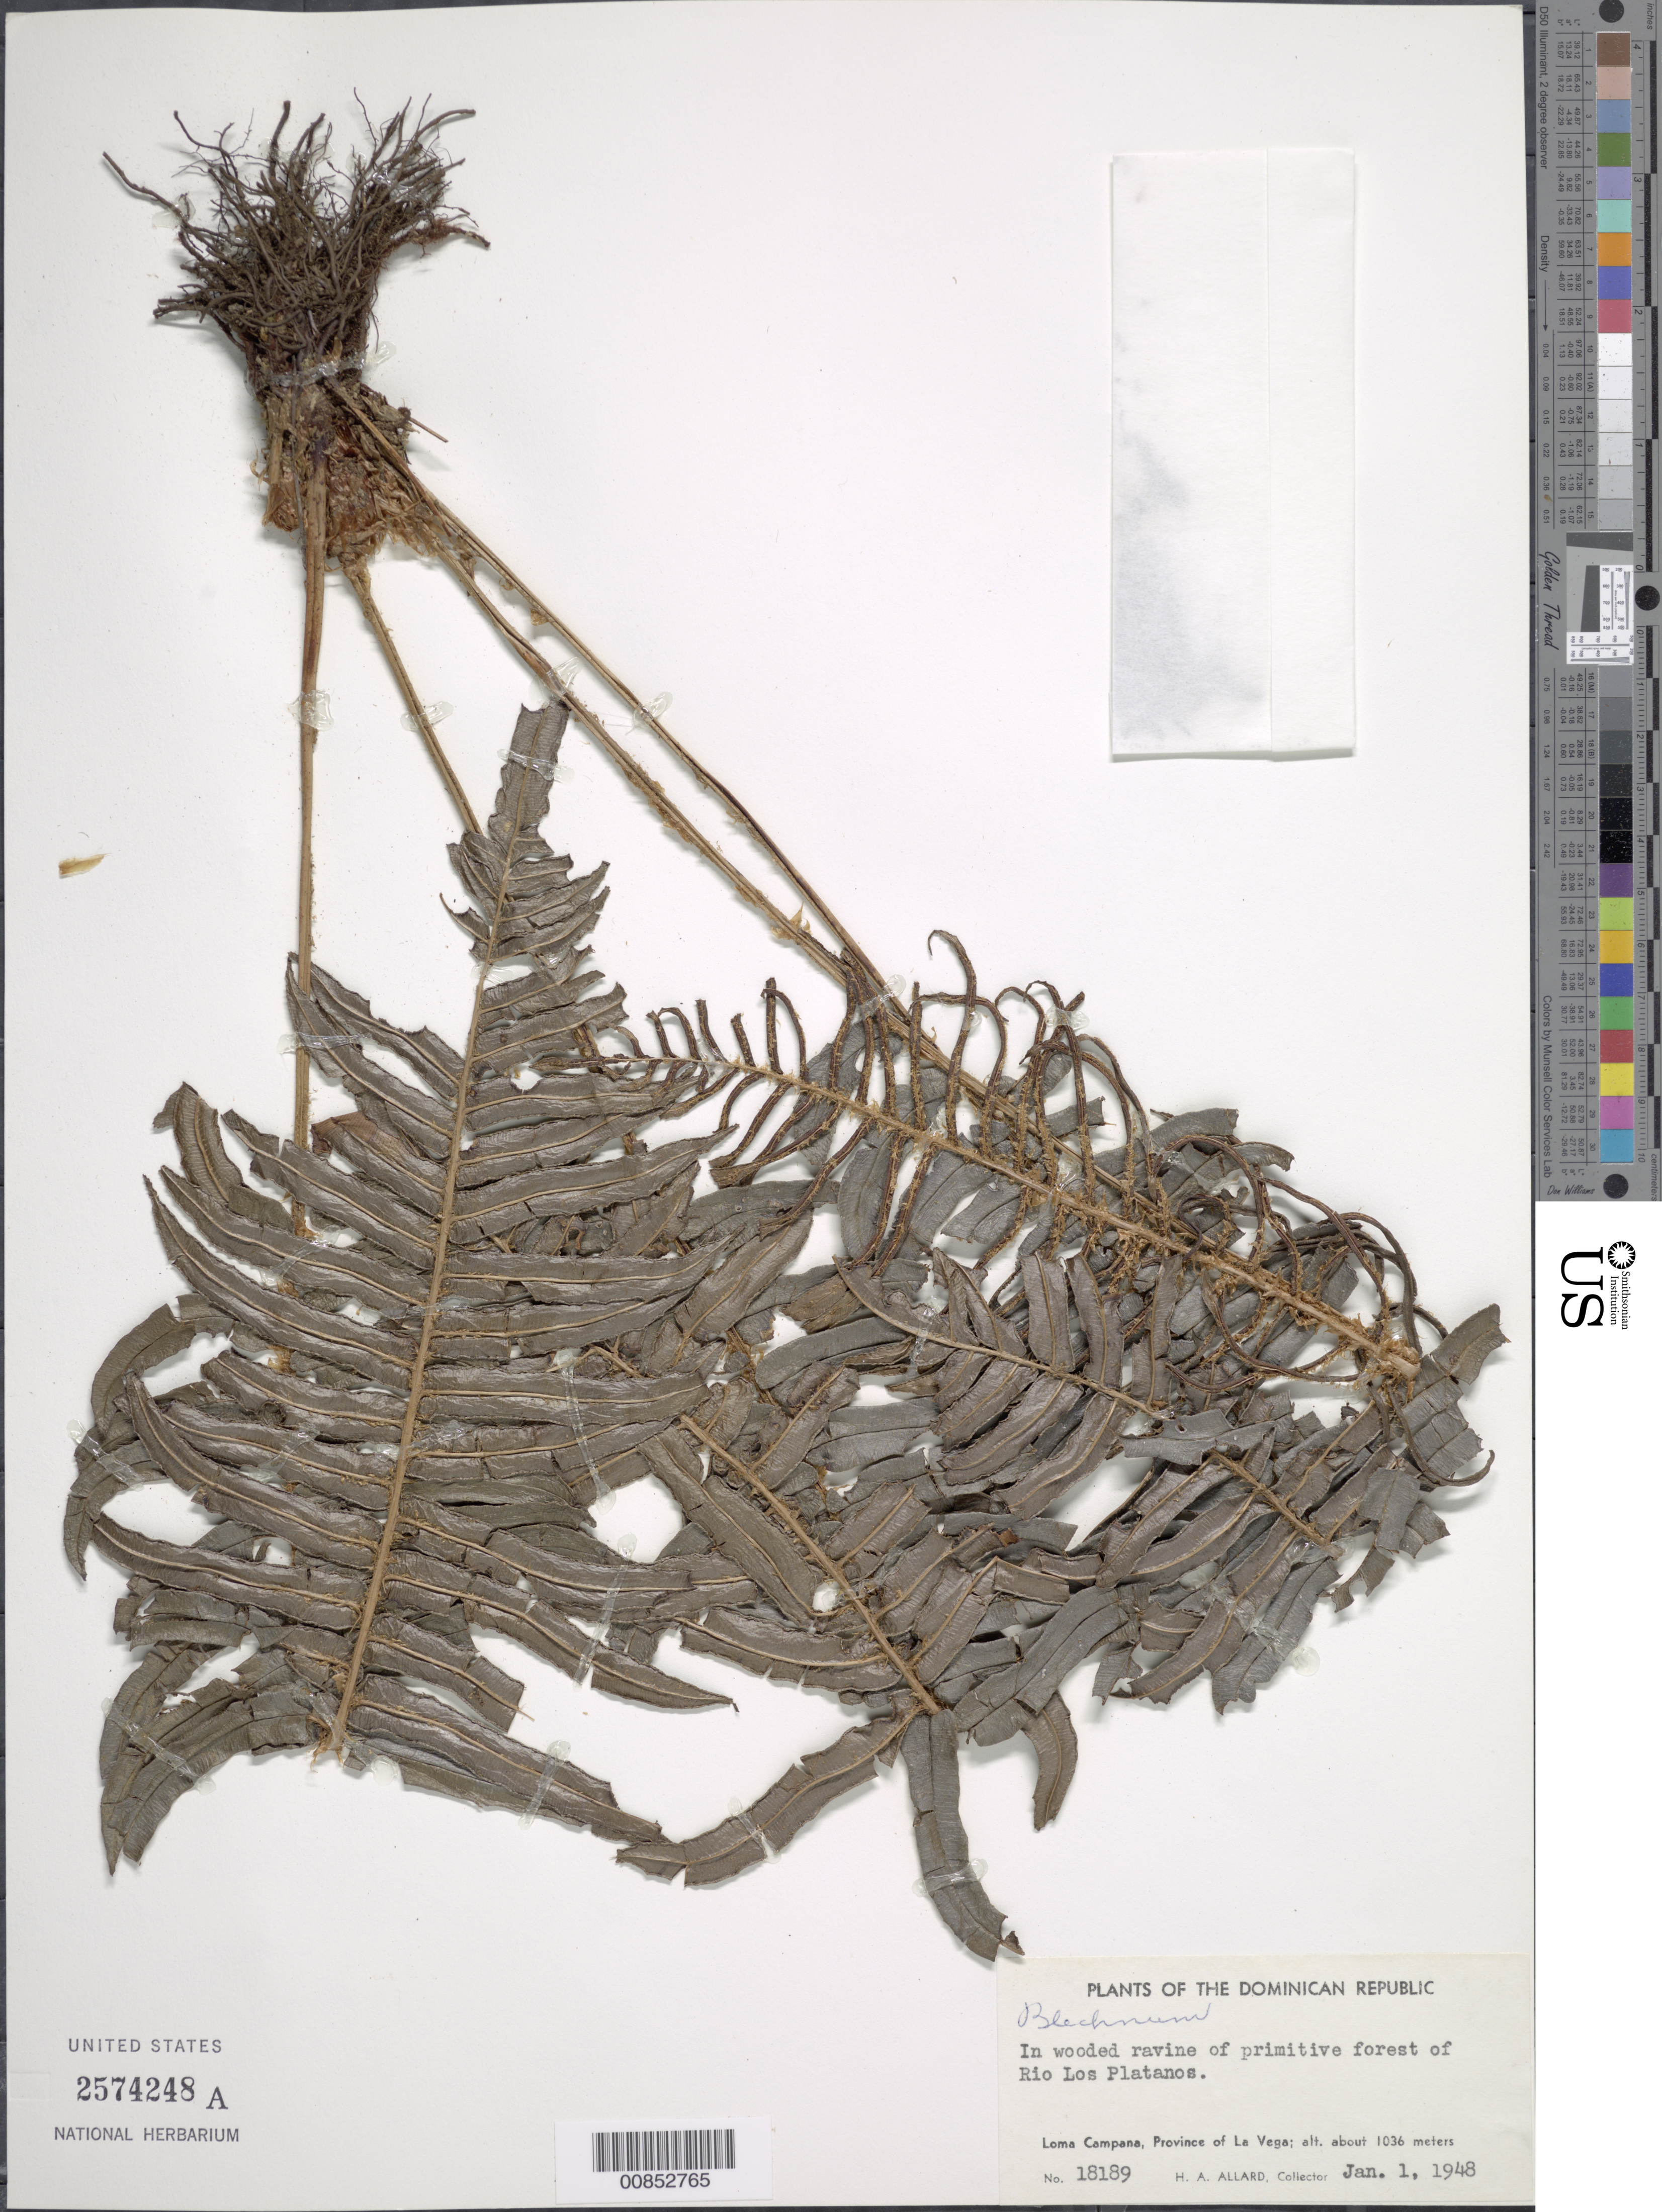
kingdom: Plantae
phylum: Tracheophyta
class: Polypodiopsida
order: Polypodiales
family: Blechnaceae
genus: Blechnum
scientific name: Blechnum sp.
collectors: H. A. Allard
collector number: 18189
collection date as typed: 01 Jan 1948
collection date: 1948-01-01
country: Dominican Republic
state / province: La Vega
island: Hispaniola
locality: Loma Campana, Río Los Platanos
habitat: Wooded ravine of primitive forest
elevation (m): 1036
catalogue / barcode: US 2574248A